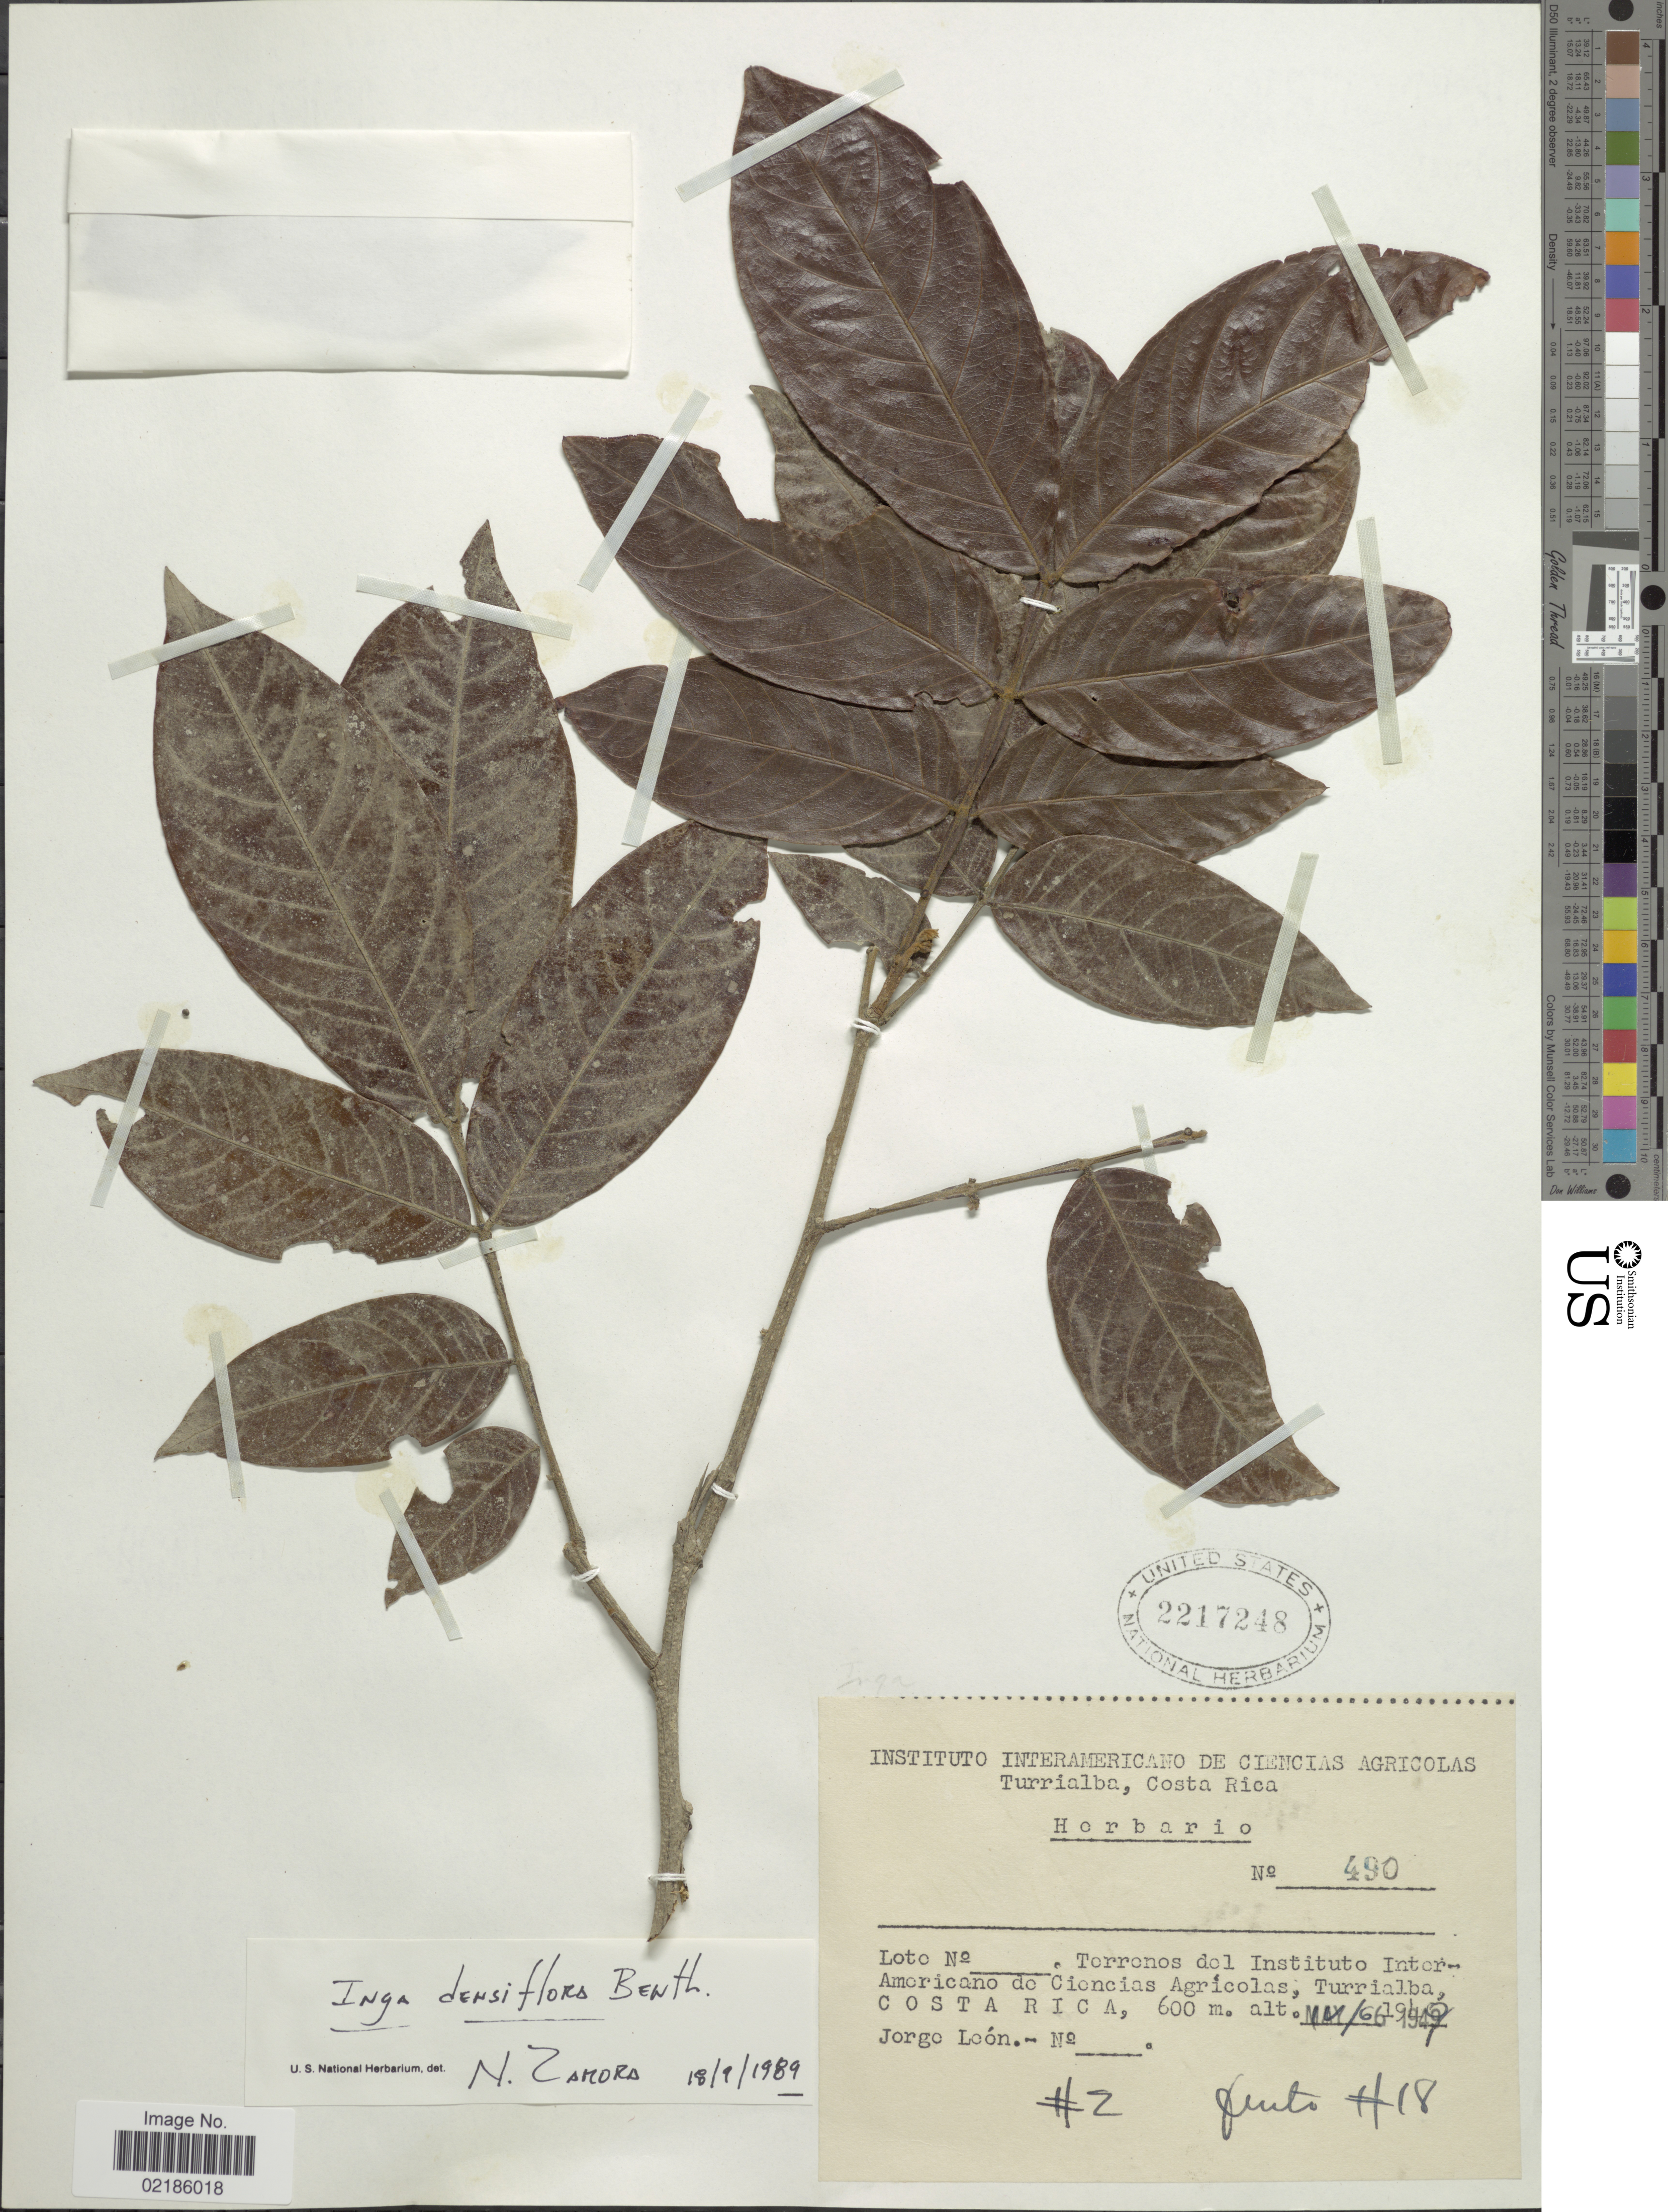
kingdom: Plantae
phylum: Tracheophyta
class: Magnoliopsida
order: Fabales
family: Fabaceae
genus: Inga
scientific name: Inga densiflora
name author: Benth.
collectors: J. León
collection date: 1949-04-06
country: Costa Rica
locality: Terrenos del Instituto Inter-Americano de Ciencias Agricolas, Turrialba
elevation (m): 600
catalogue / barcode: US 2217248